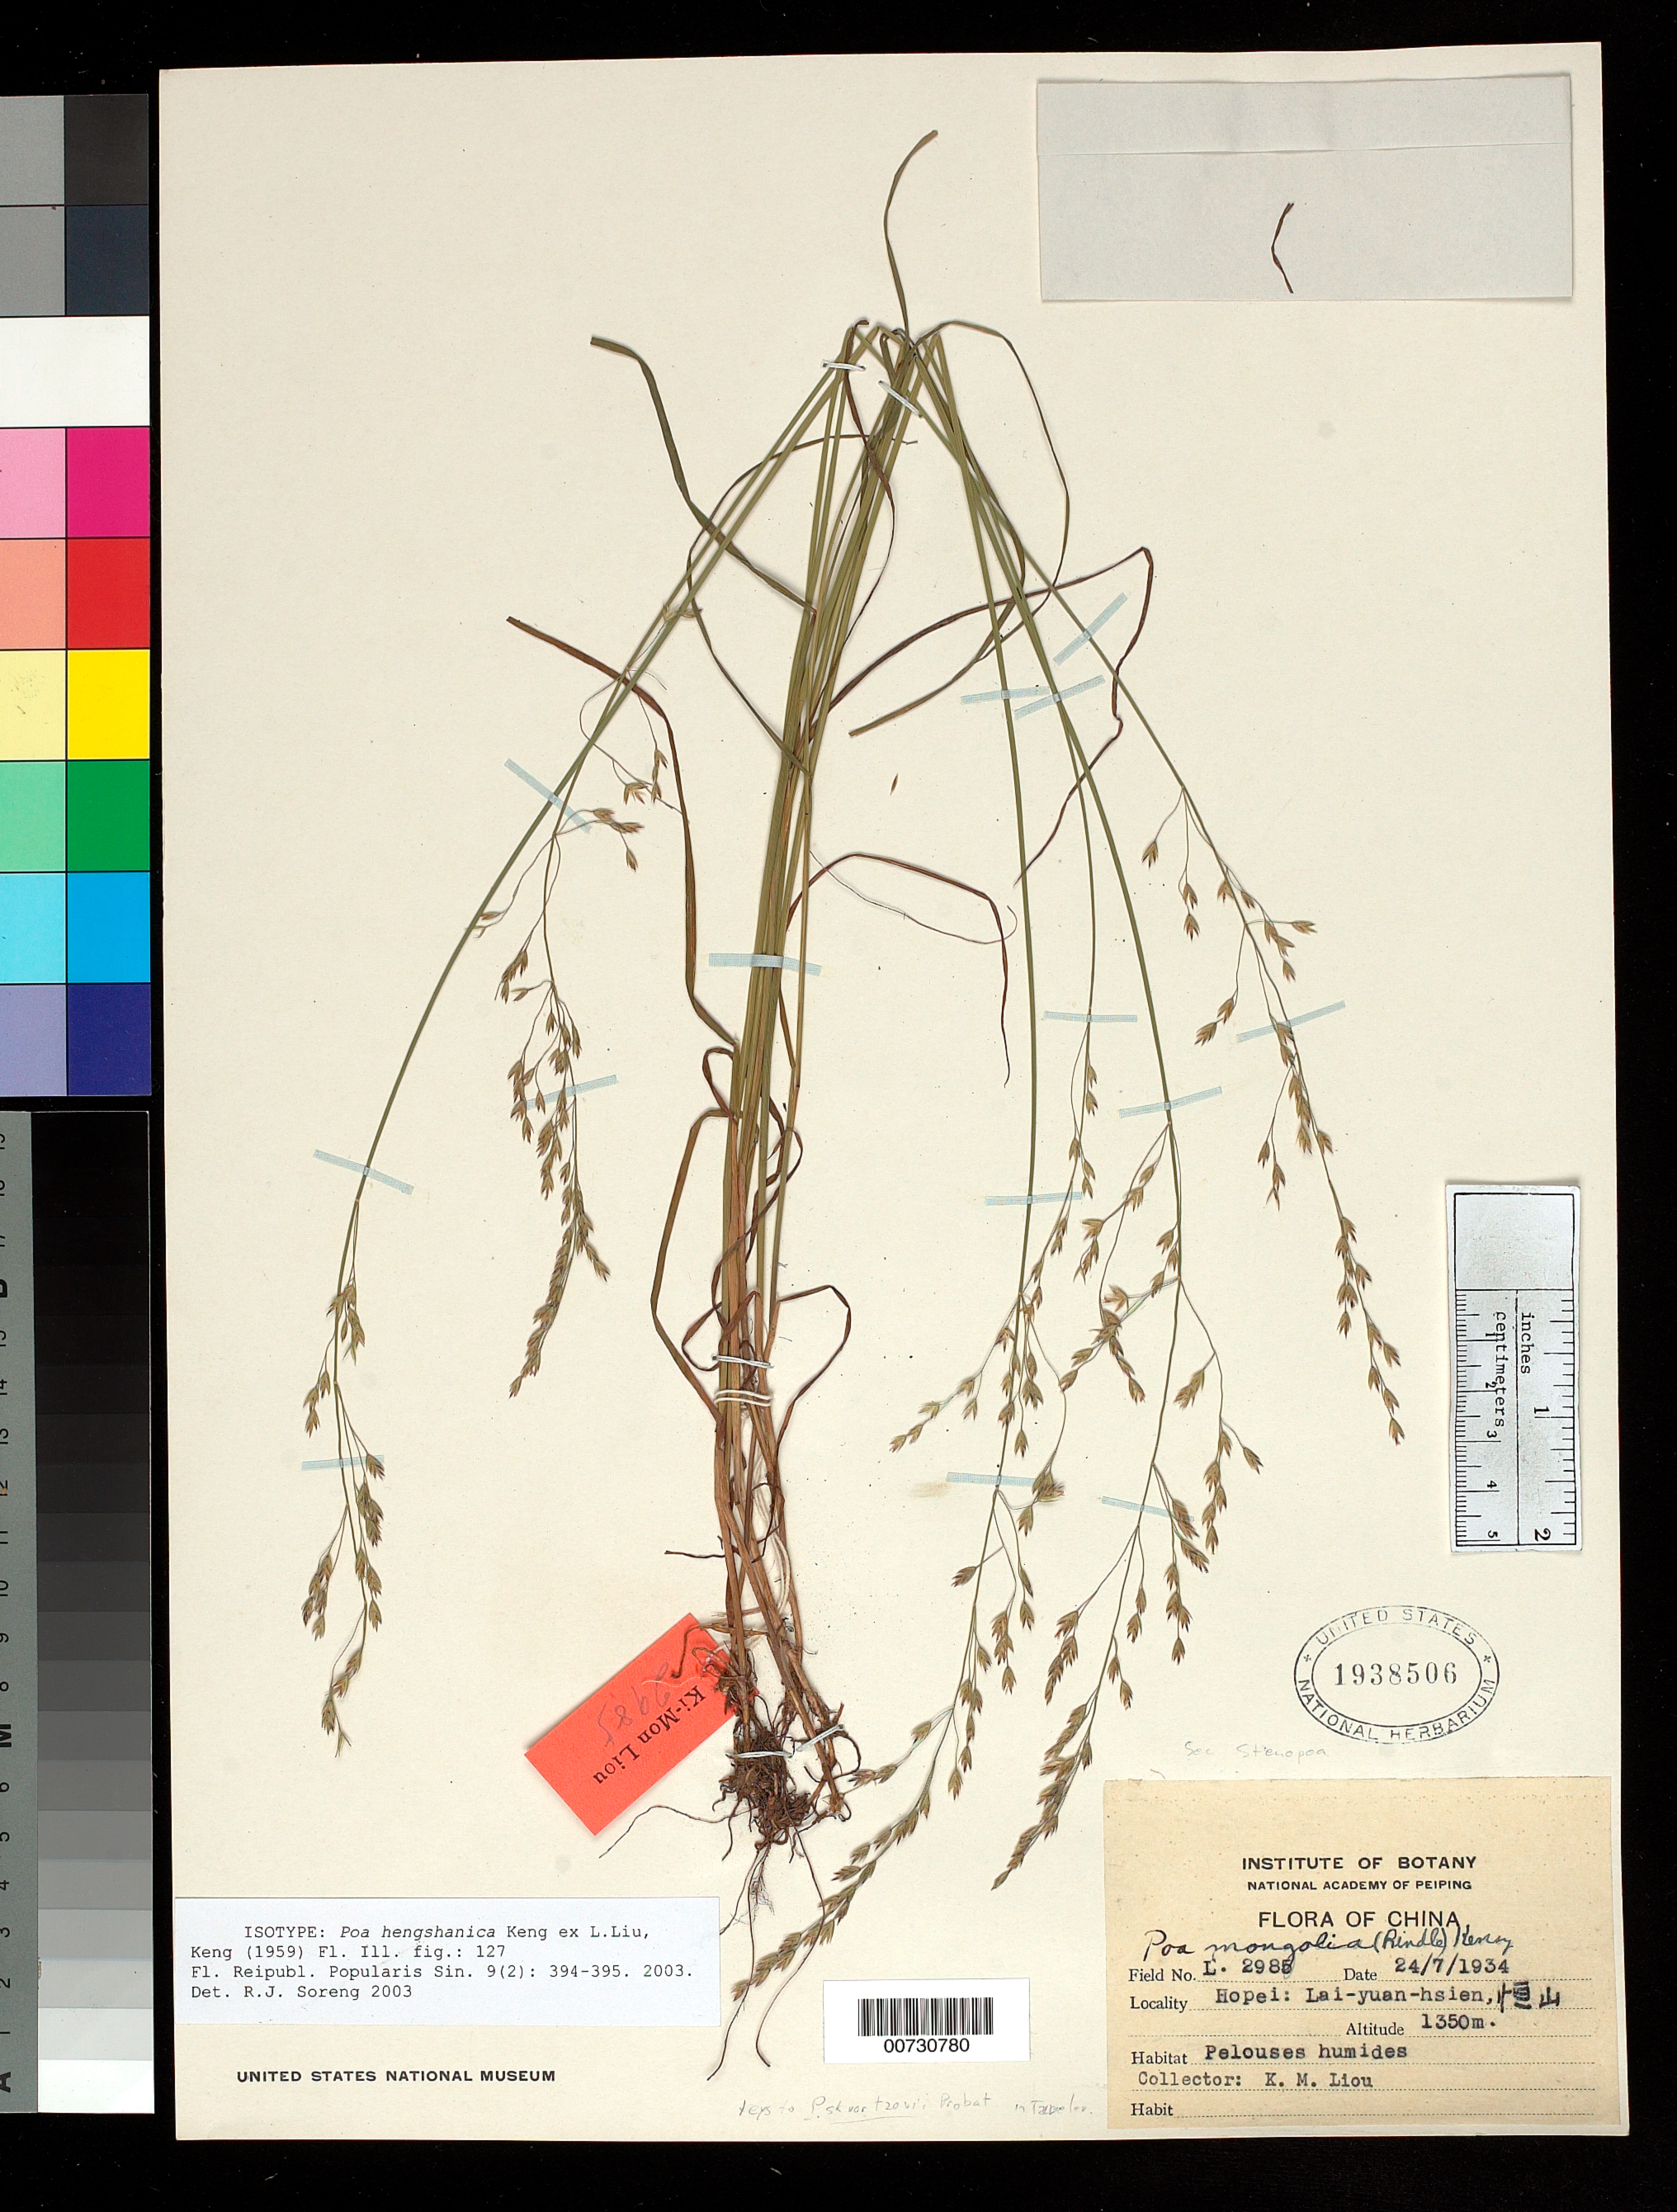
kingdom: Plantae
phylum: Tracheophyta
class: Liliopsida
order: Poales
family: Poaceae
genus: Poa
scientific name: Poa hengshanica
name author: Keng ex L. Liu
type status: Isotype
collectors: K. M. Liou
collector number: L. 2985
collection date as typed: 24 Jul 1934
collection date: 1934-07-24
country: China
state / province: Hubei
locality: "Hopeh", Lai-yuan-hsien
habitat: Pelouses humides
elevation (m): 1350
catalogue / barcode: US 1938506